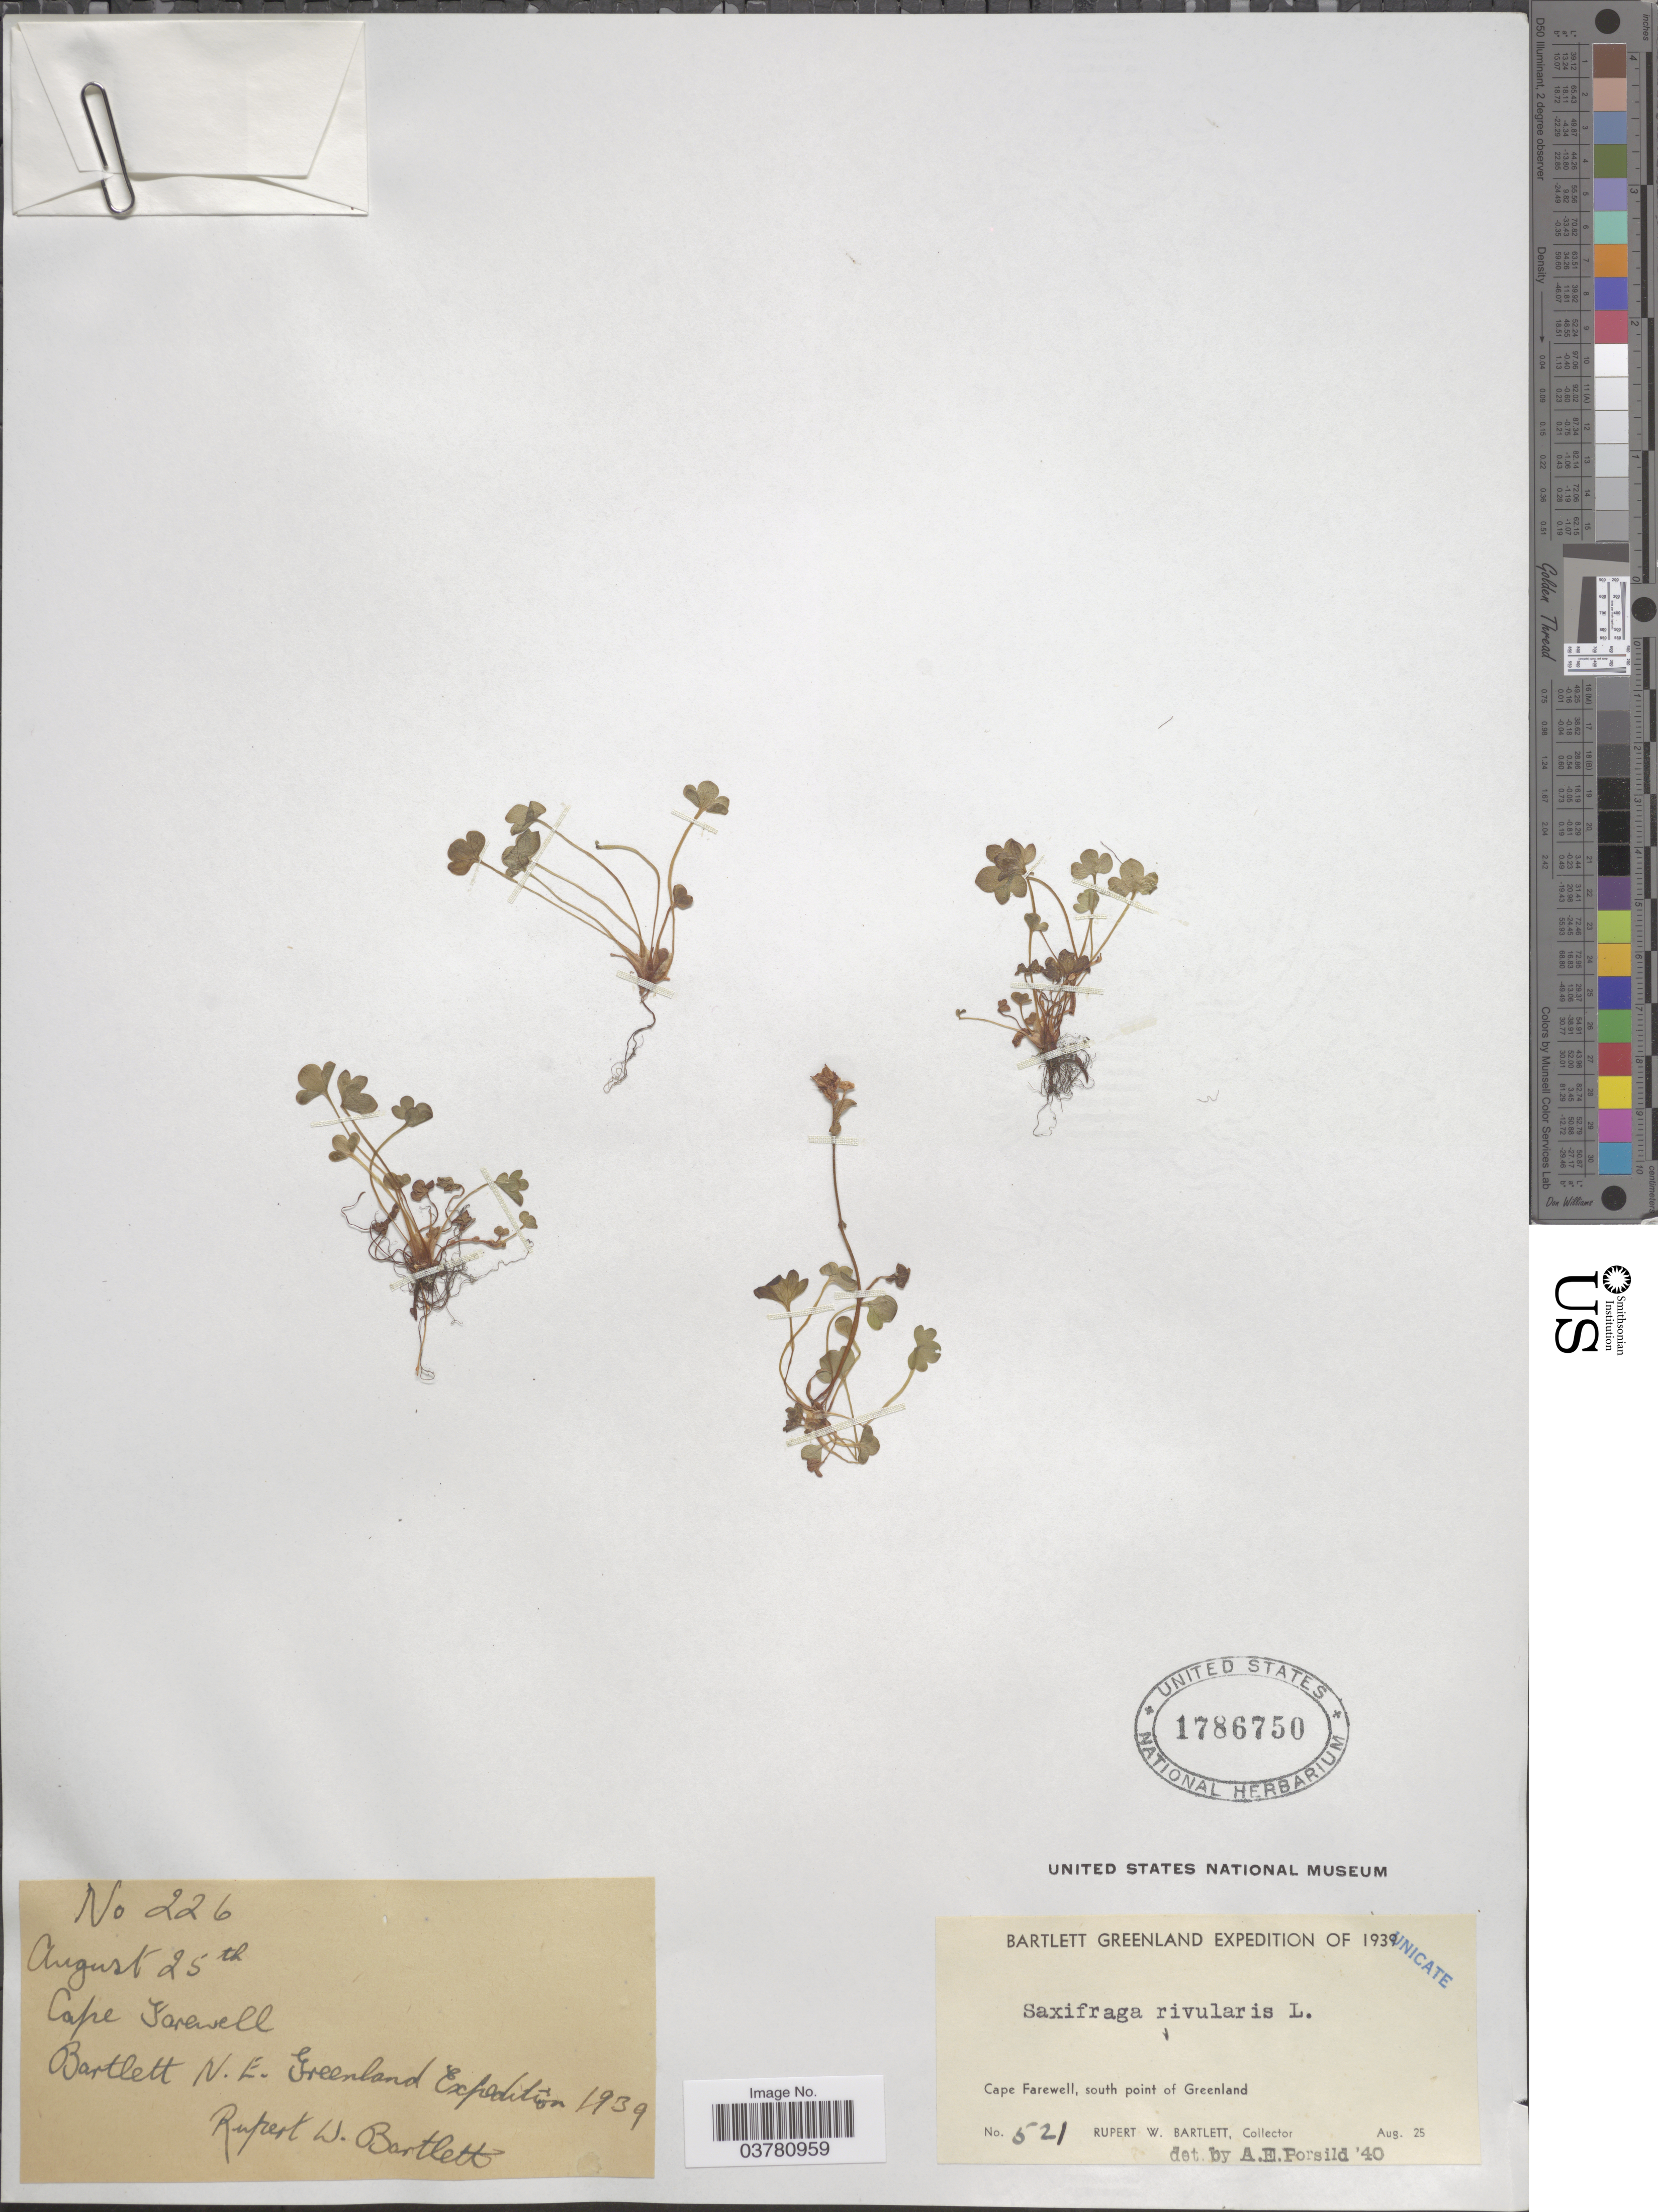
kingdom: Plantae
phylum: Tracheophyta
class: Magnoliopsida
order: Saxifragales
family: Saxifragaceae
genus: Saxifraga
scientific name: Saxifraga rivularis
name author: L.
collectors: R. W. Bartlett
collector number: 521/226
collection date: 1939-08-25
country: Greenland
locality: Bartlett Greenland Expedition of 1939. Cape Farewell, south point of Greenland.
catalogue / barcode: US 1786750